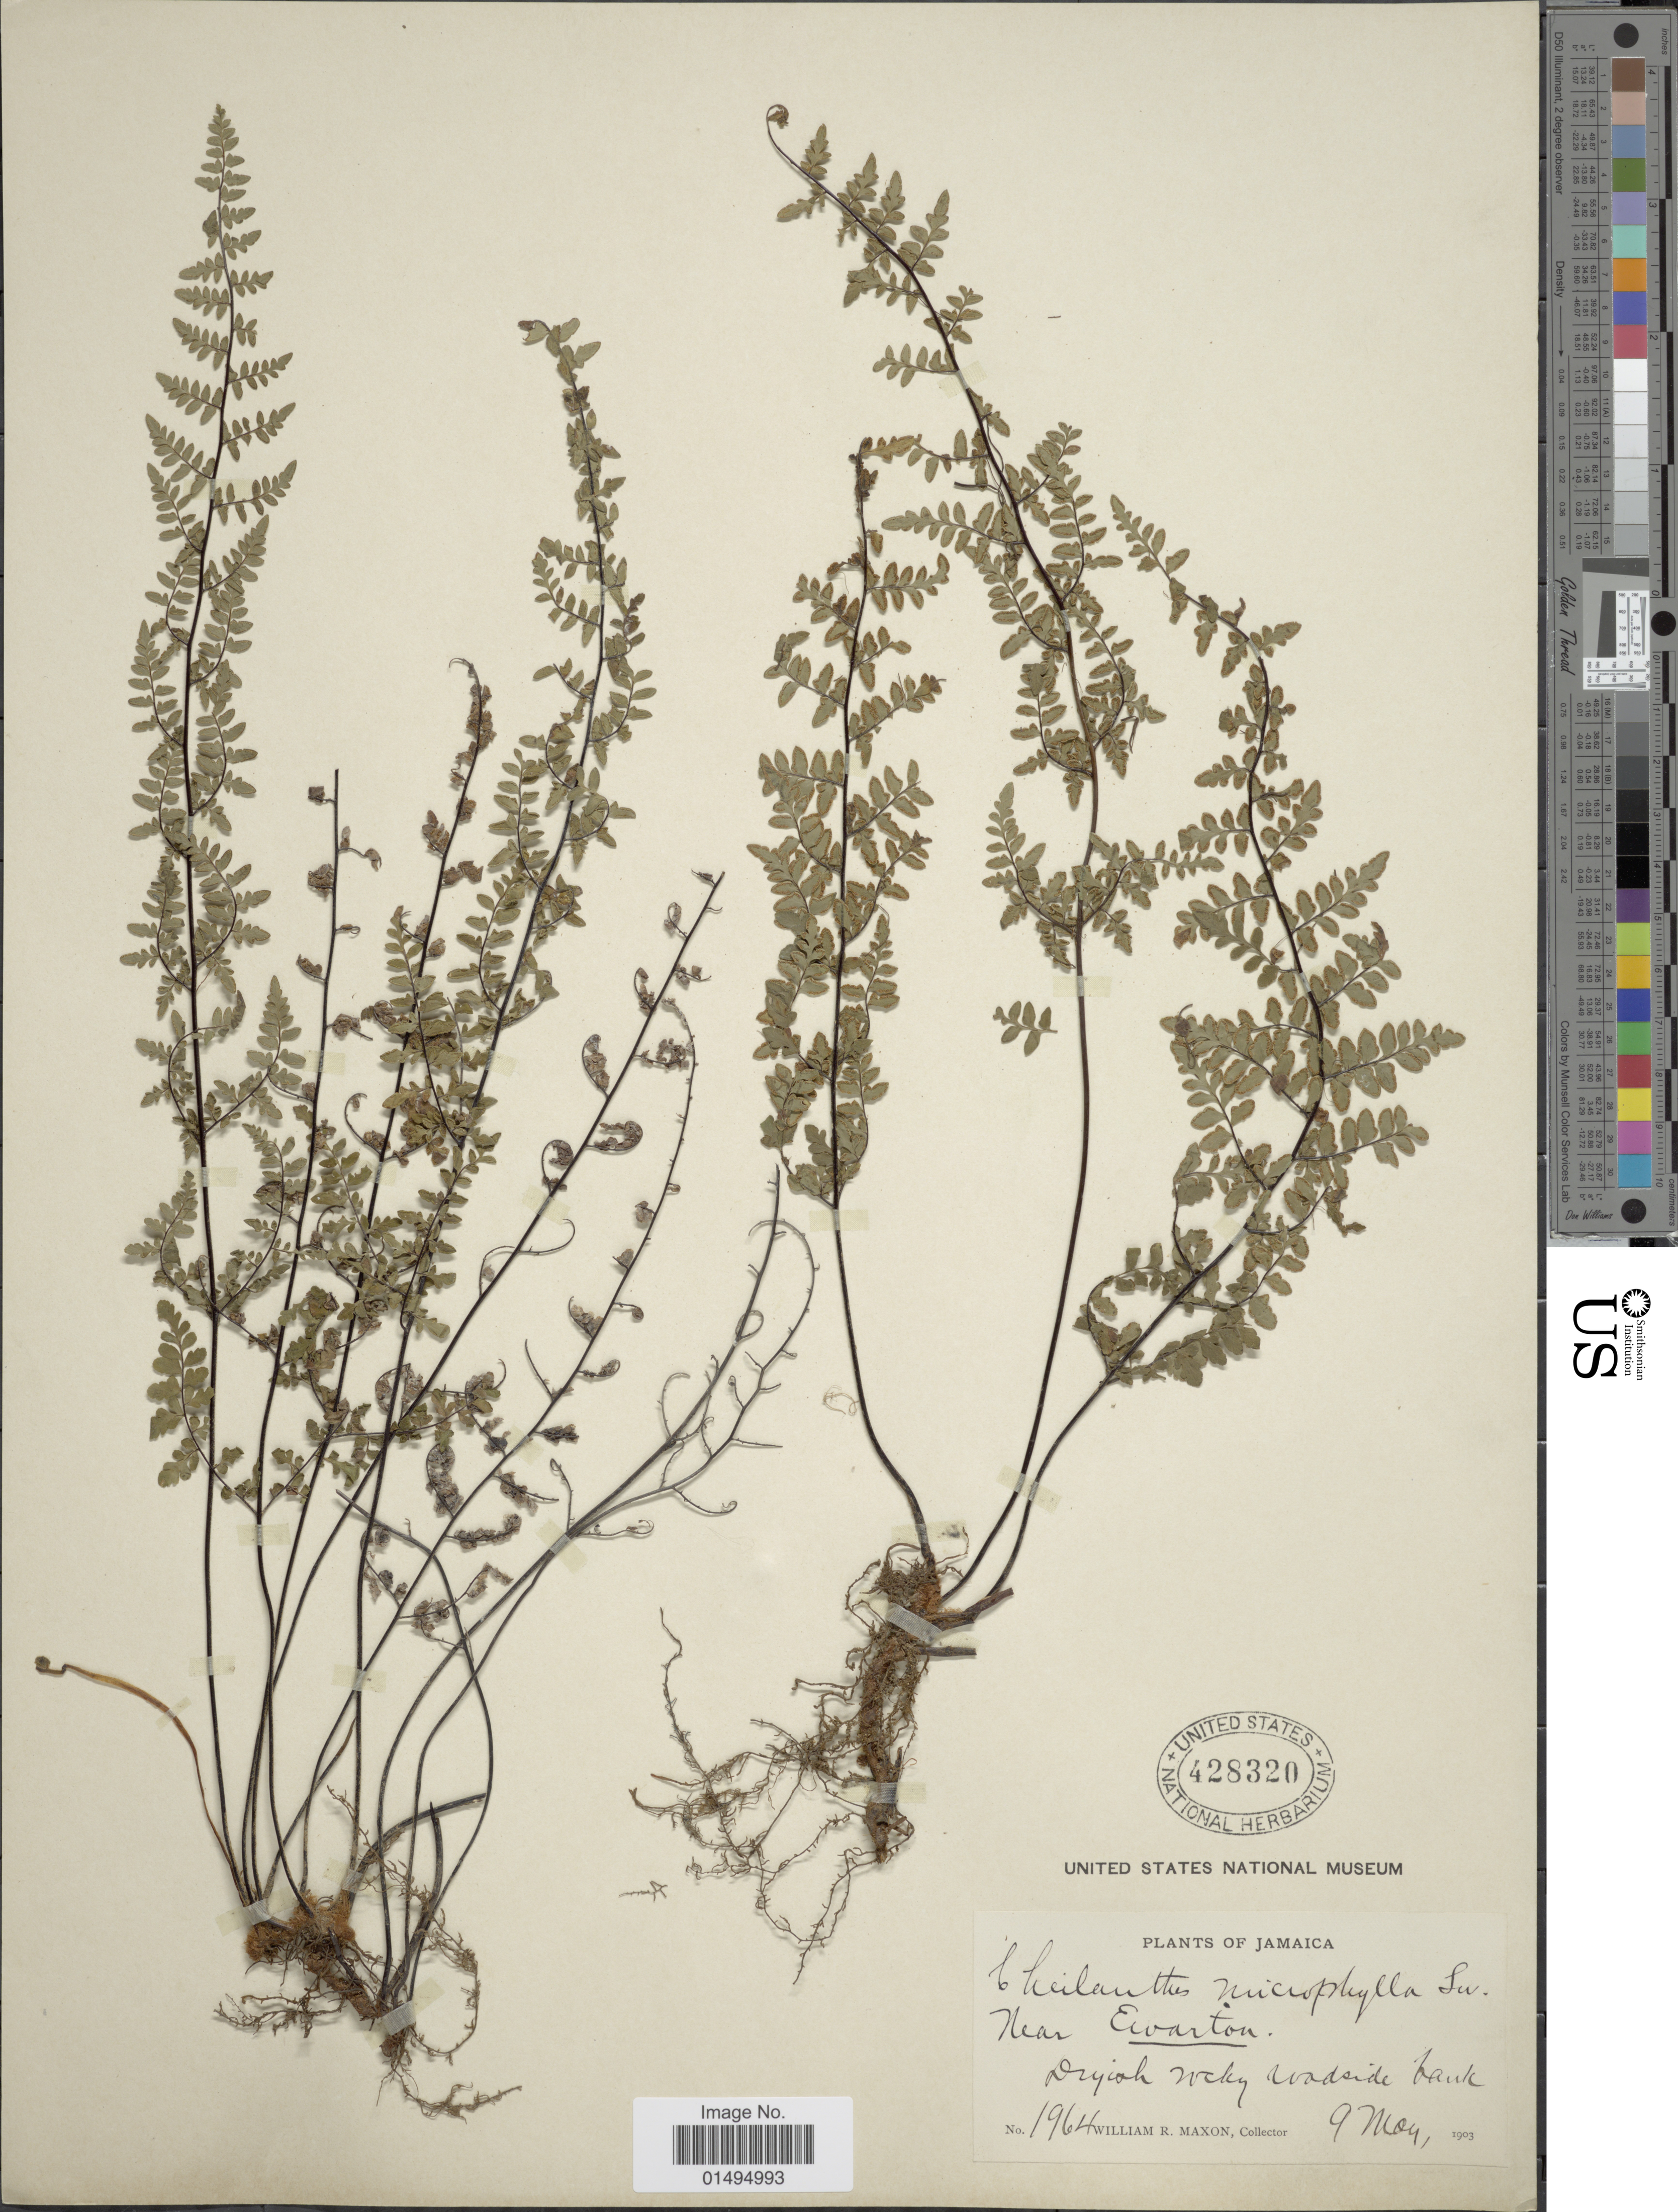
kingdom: Plantae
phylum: Tracheophyta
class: Polypodiopsida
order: Polypodiales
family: Pteridaceae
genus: Myriopteris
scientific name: Myriopteris microphylla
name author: (Sw.) Grusz & Windham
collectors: W. R. Maxon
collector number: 1964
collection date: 1903-05-09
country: Jamaica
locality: Near Ewarton. Dryish rocky roadside bank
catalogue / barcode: US 428320